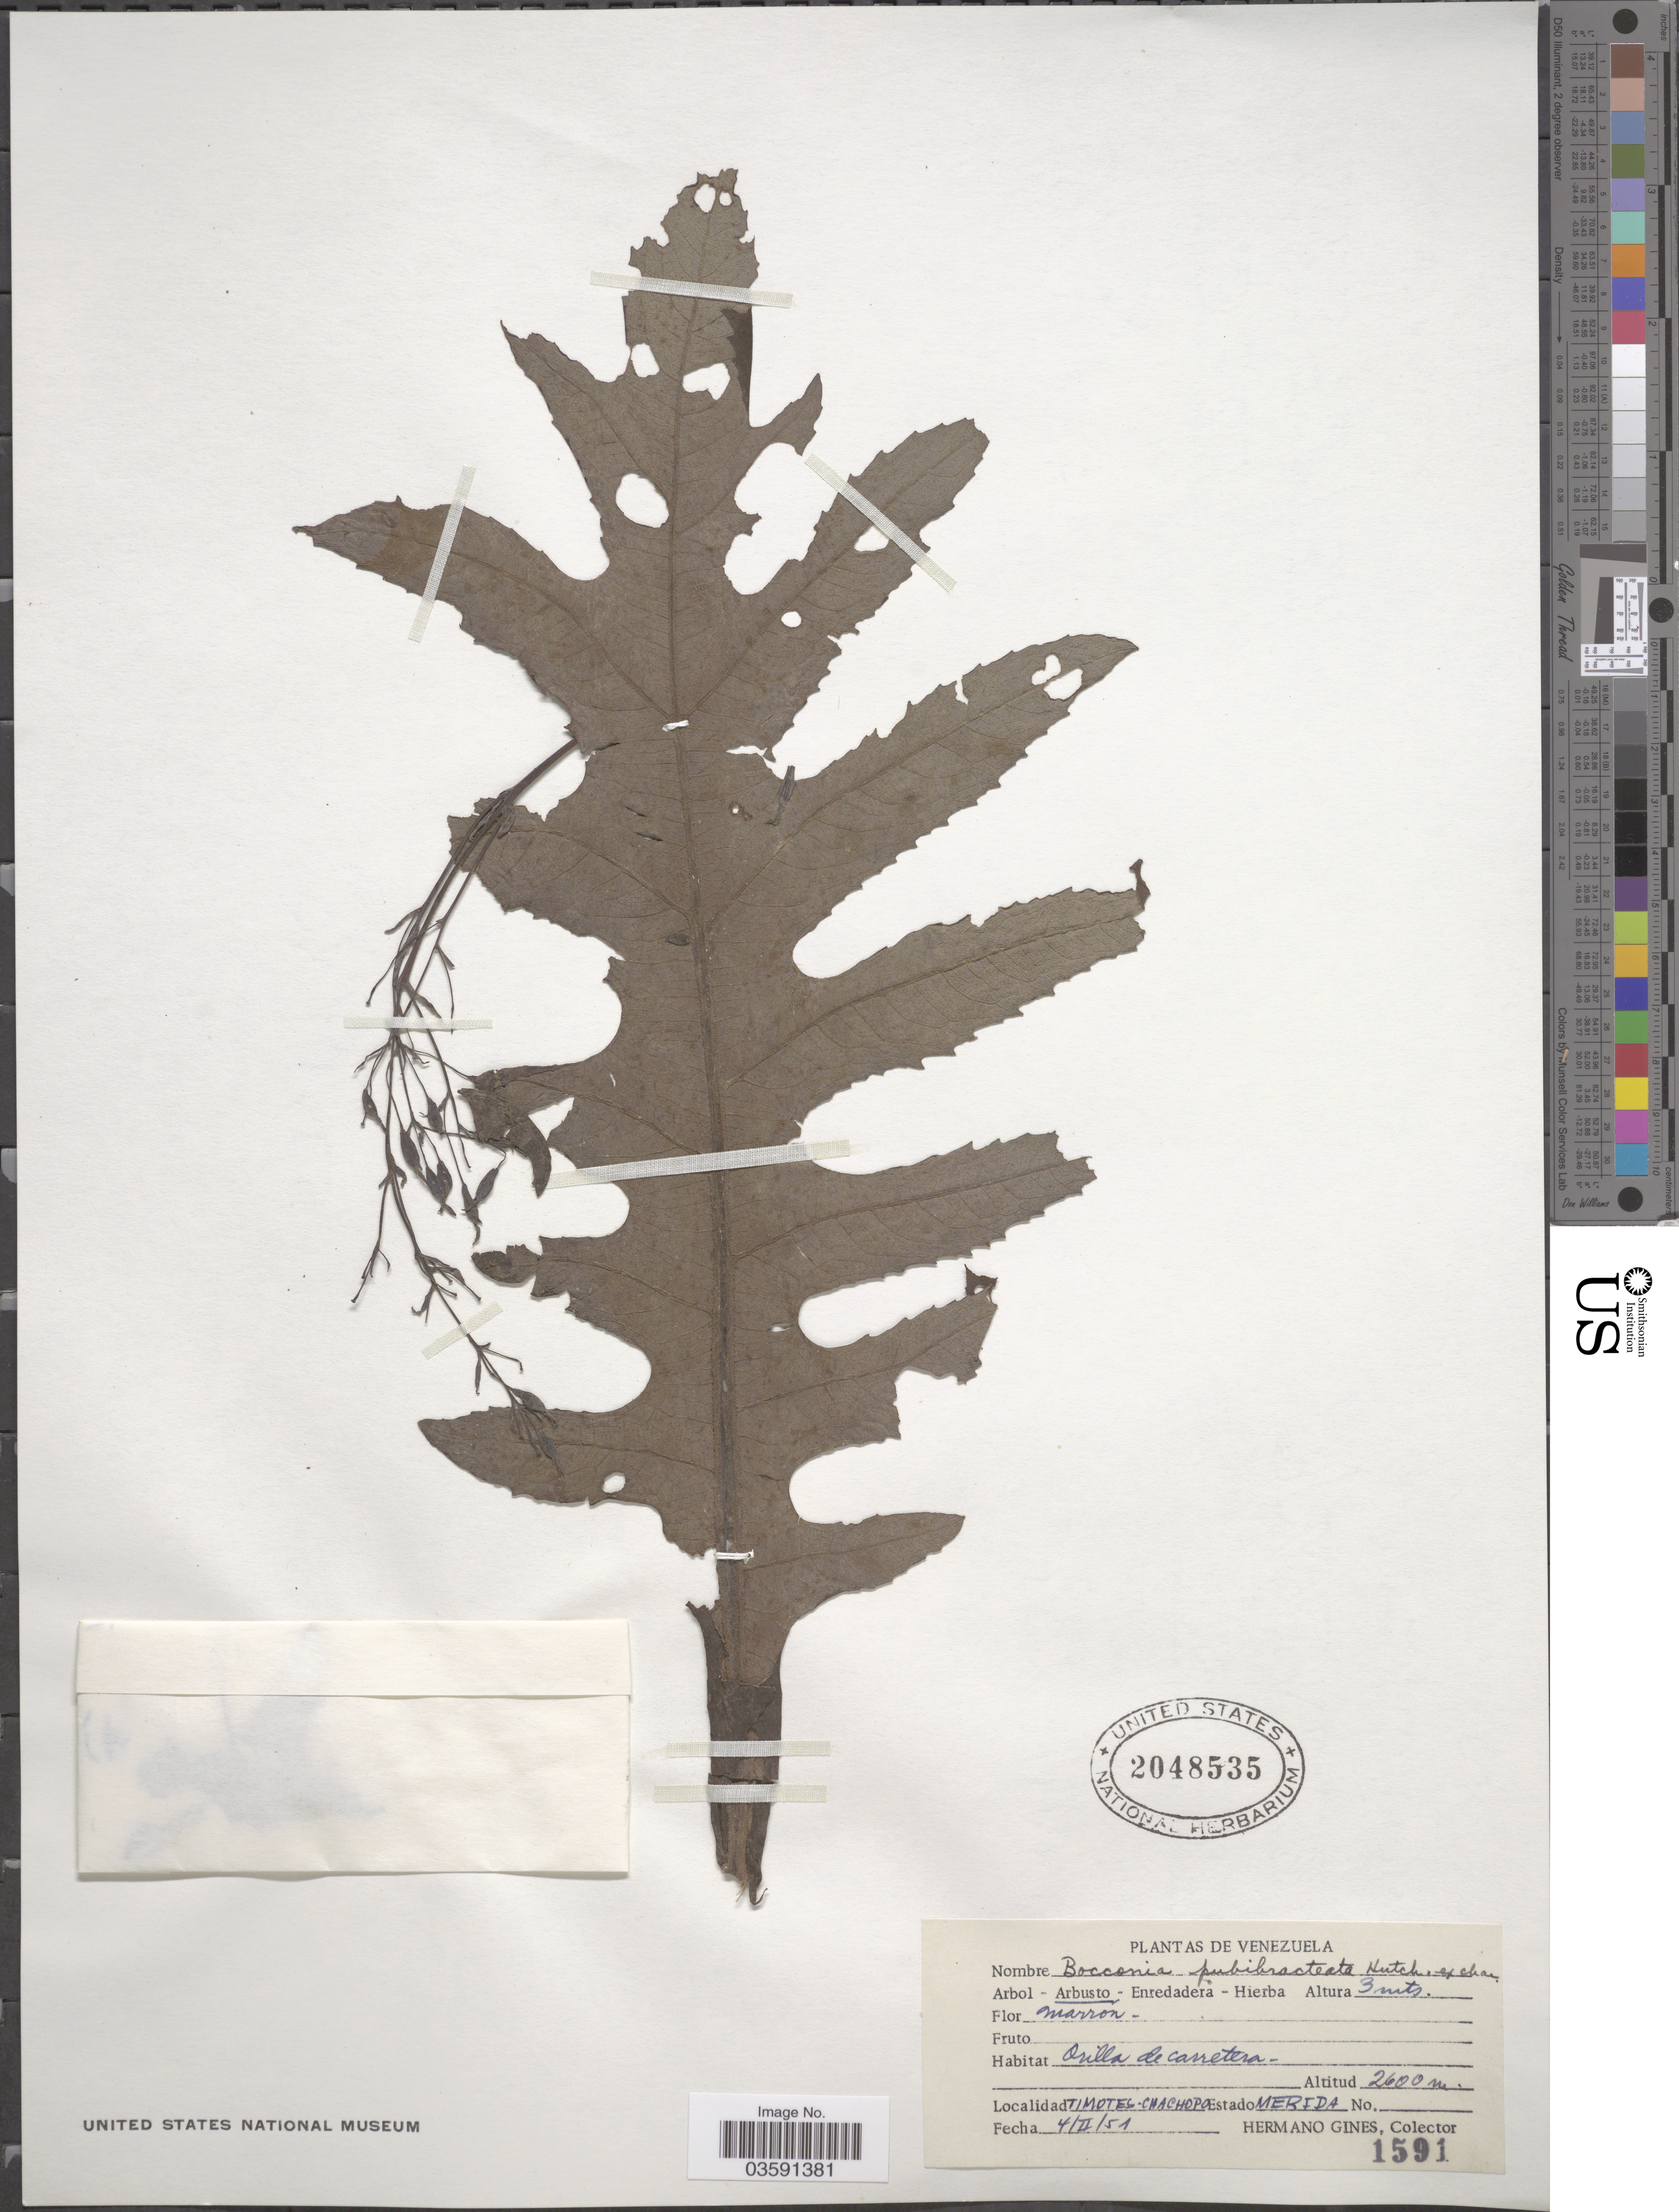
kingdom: Plantae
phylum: Tracheophyta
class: Magnoliopsida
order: Ranunculales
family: Papaveraceae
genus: Bocconia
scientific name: Bocconia pubibractea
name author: Hutch.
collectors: Bro. Gines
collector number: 1591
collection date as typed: Transcribed d/m/y: 4/2/51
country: Venezuela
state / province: Mérida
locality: Timotes-Chachopo.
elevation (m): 2600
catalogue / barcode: US 2048535